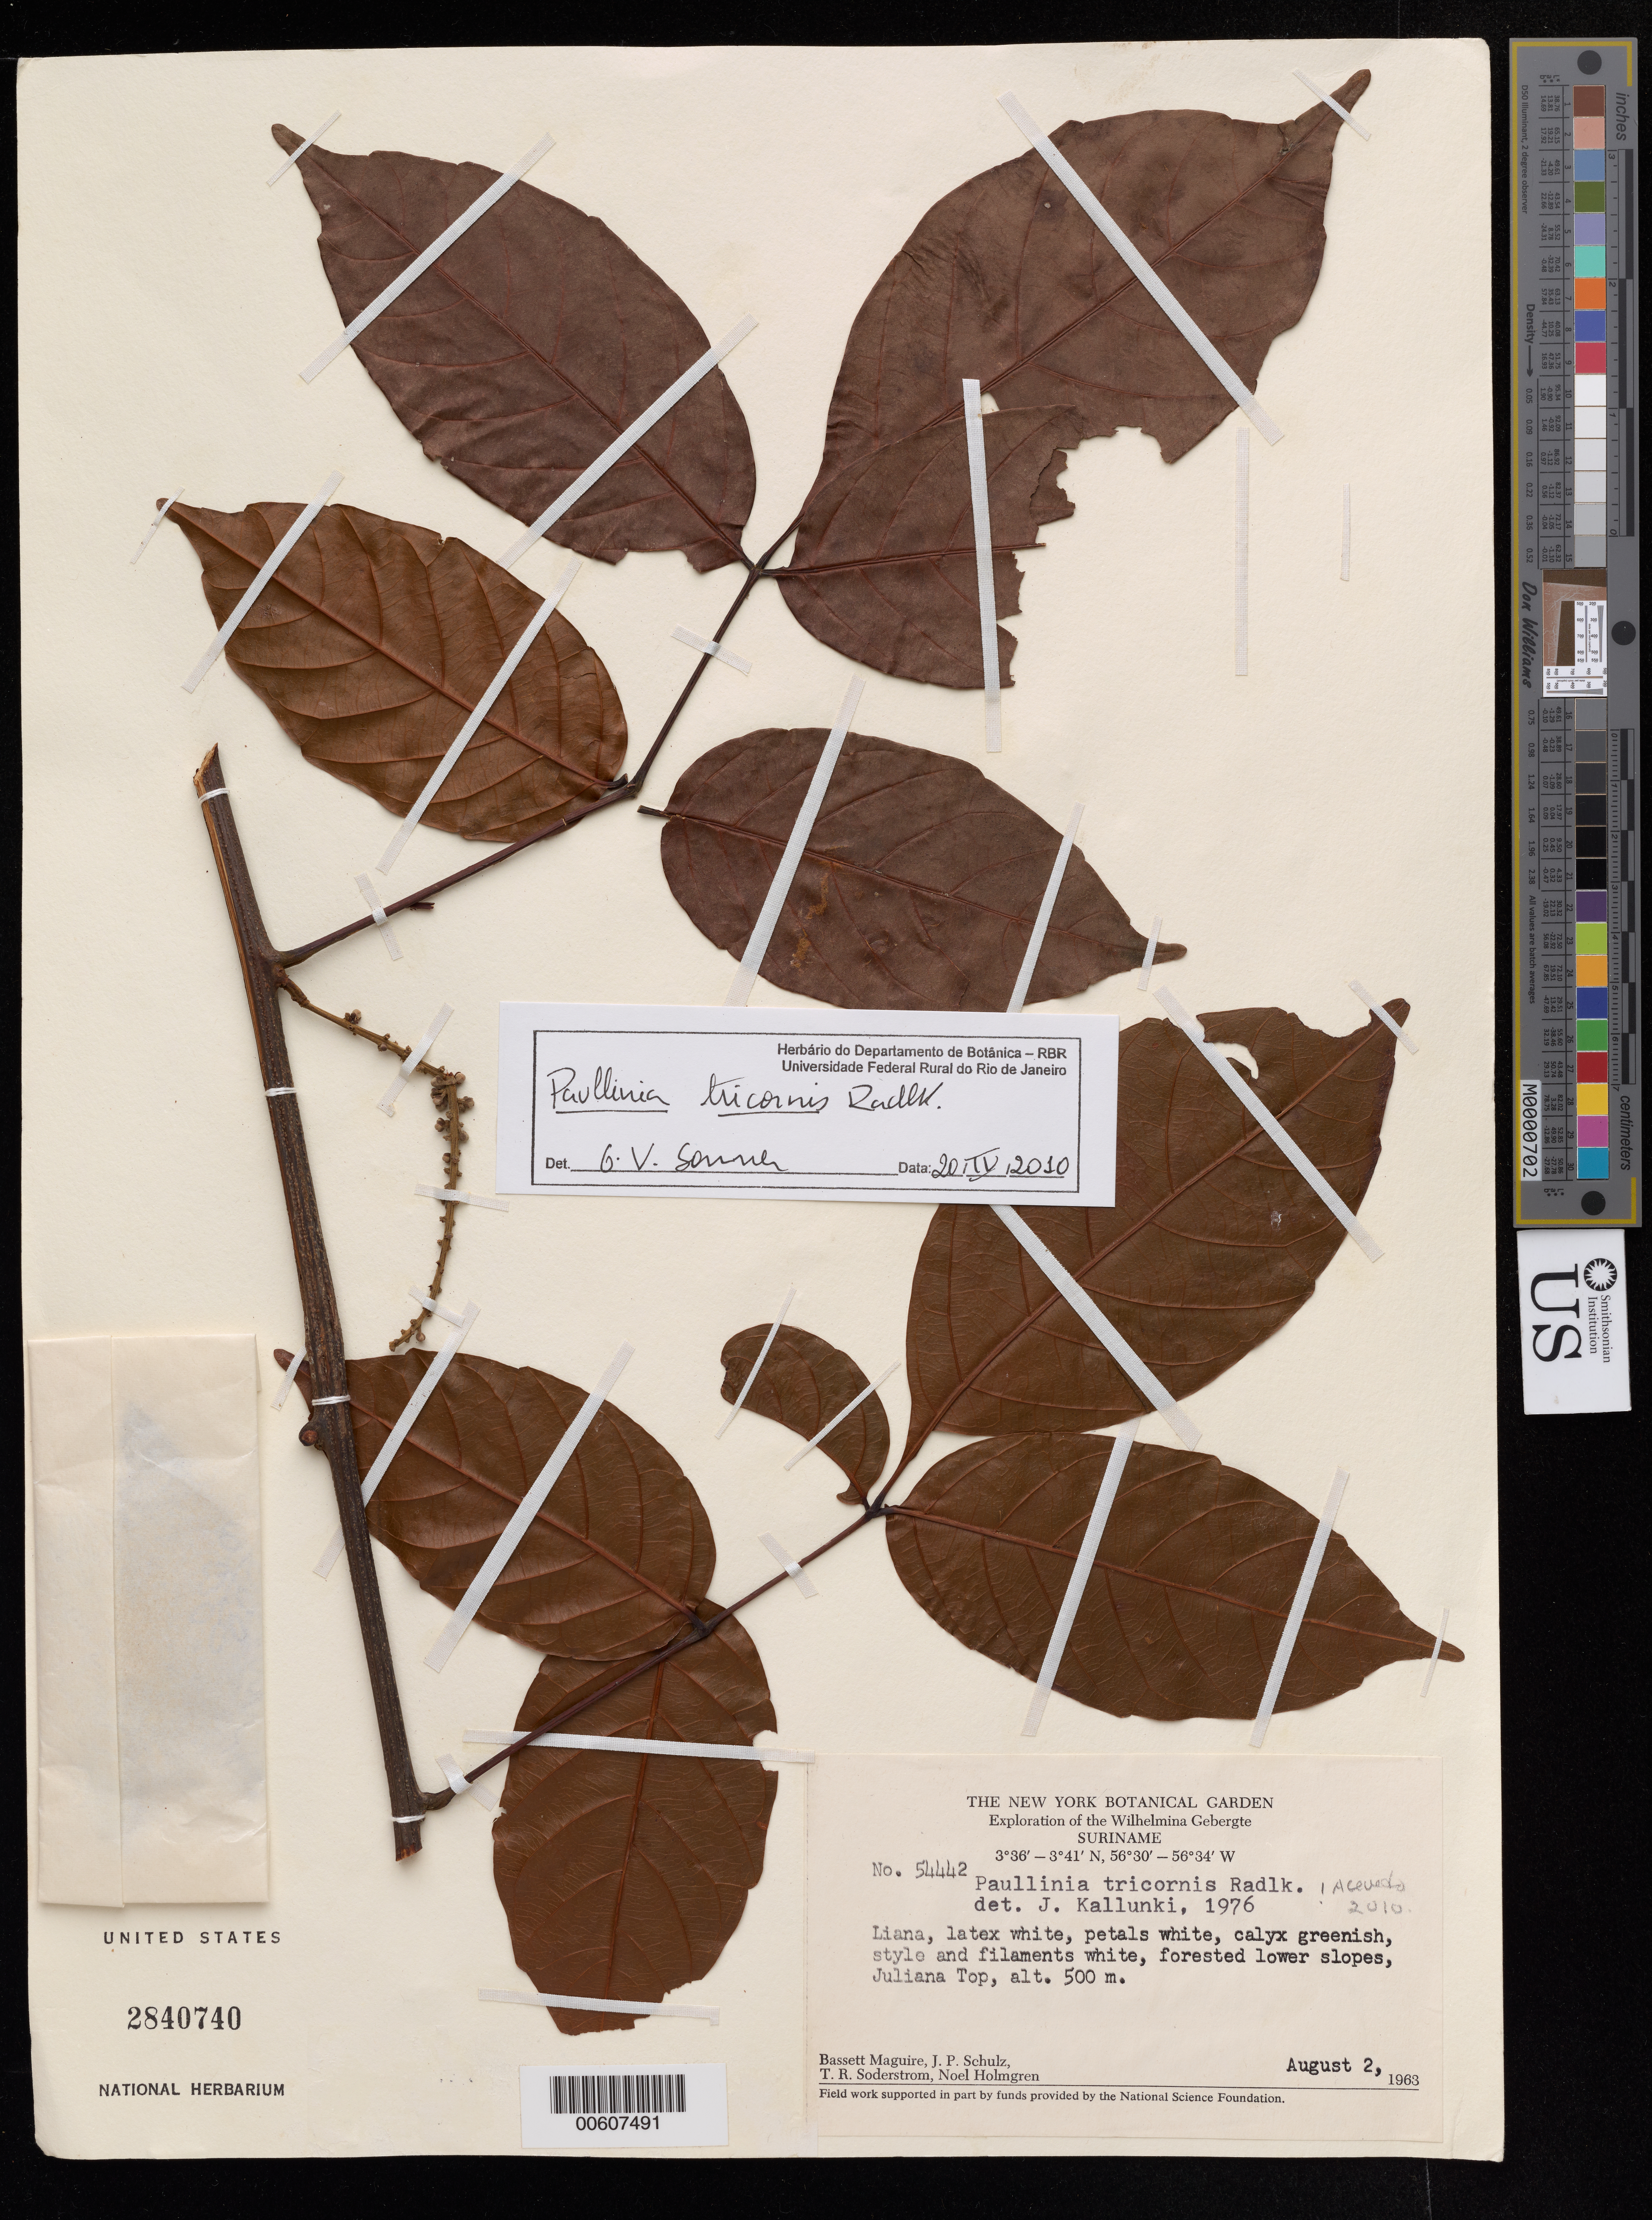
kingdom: Plantae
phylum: Tracheophyta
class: Magnoliopsida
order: Sapindales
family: Sapindaceae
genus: Paullinia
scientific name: Paullinia tricornis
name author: Radlk.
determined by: Kallunki, Jacquelyn A.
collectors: B. Maguire, J. P. Schulz, T. R. Soderstrom & N. H. Holmgren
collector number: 54442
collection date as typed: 2-Aug-63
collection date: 1963-08-02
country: Suriname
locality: Juliana Top, 3 km S of, 12 km N of Lucie R., Wilhelmina Gebergte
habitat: Forested lower slopes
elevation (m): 300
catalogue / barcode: US 2840740